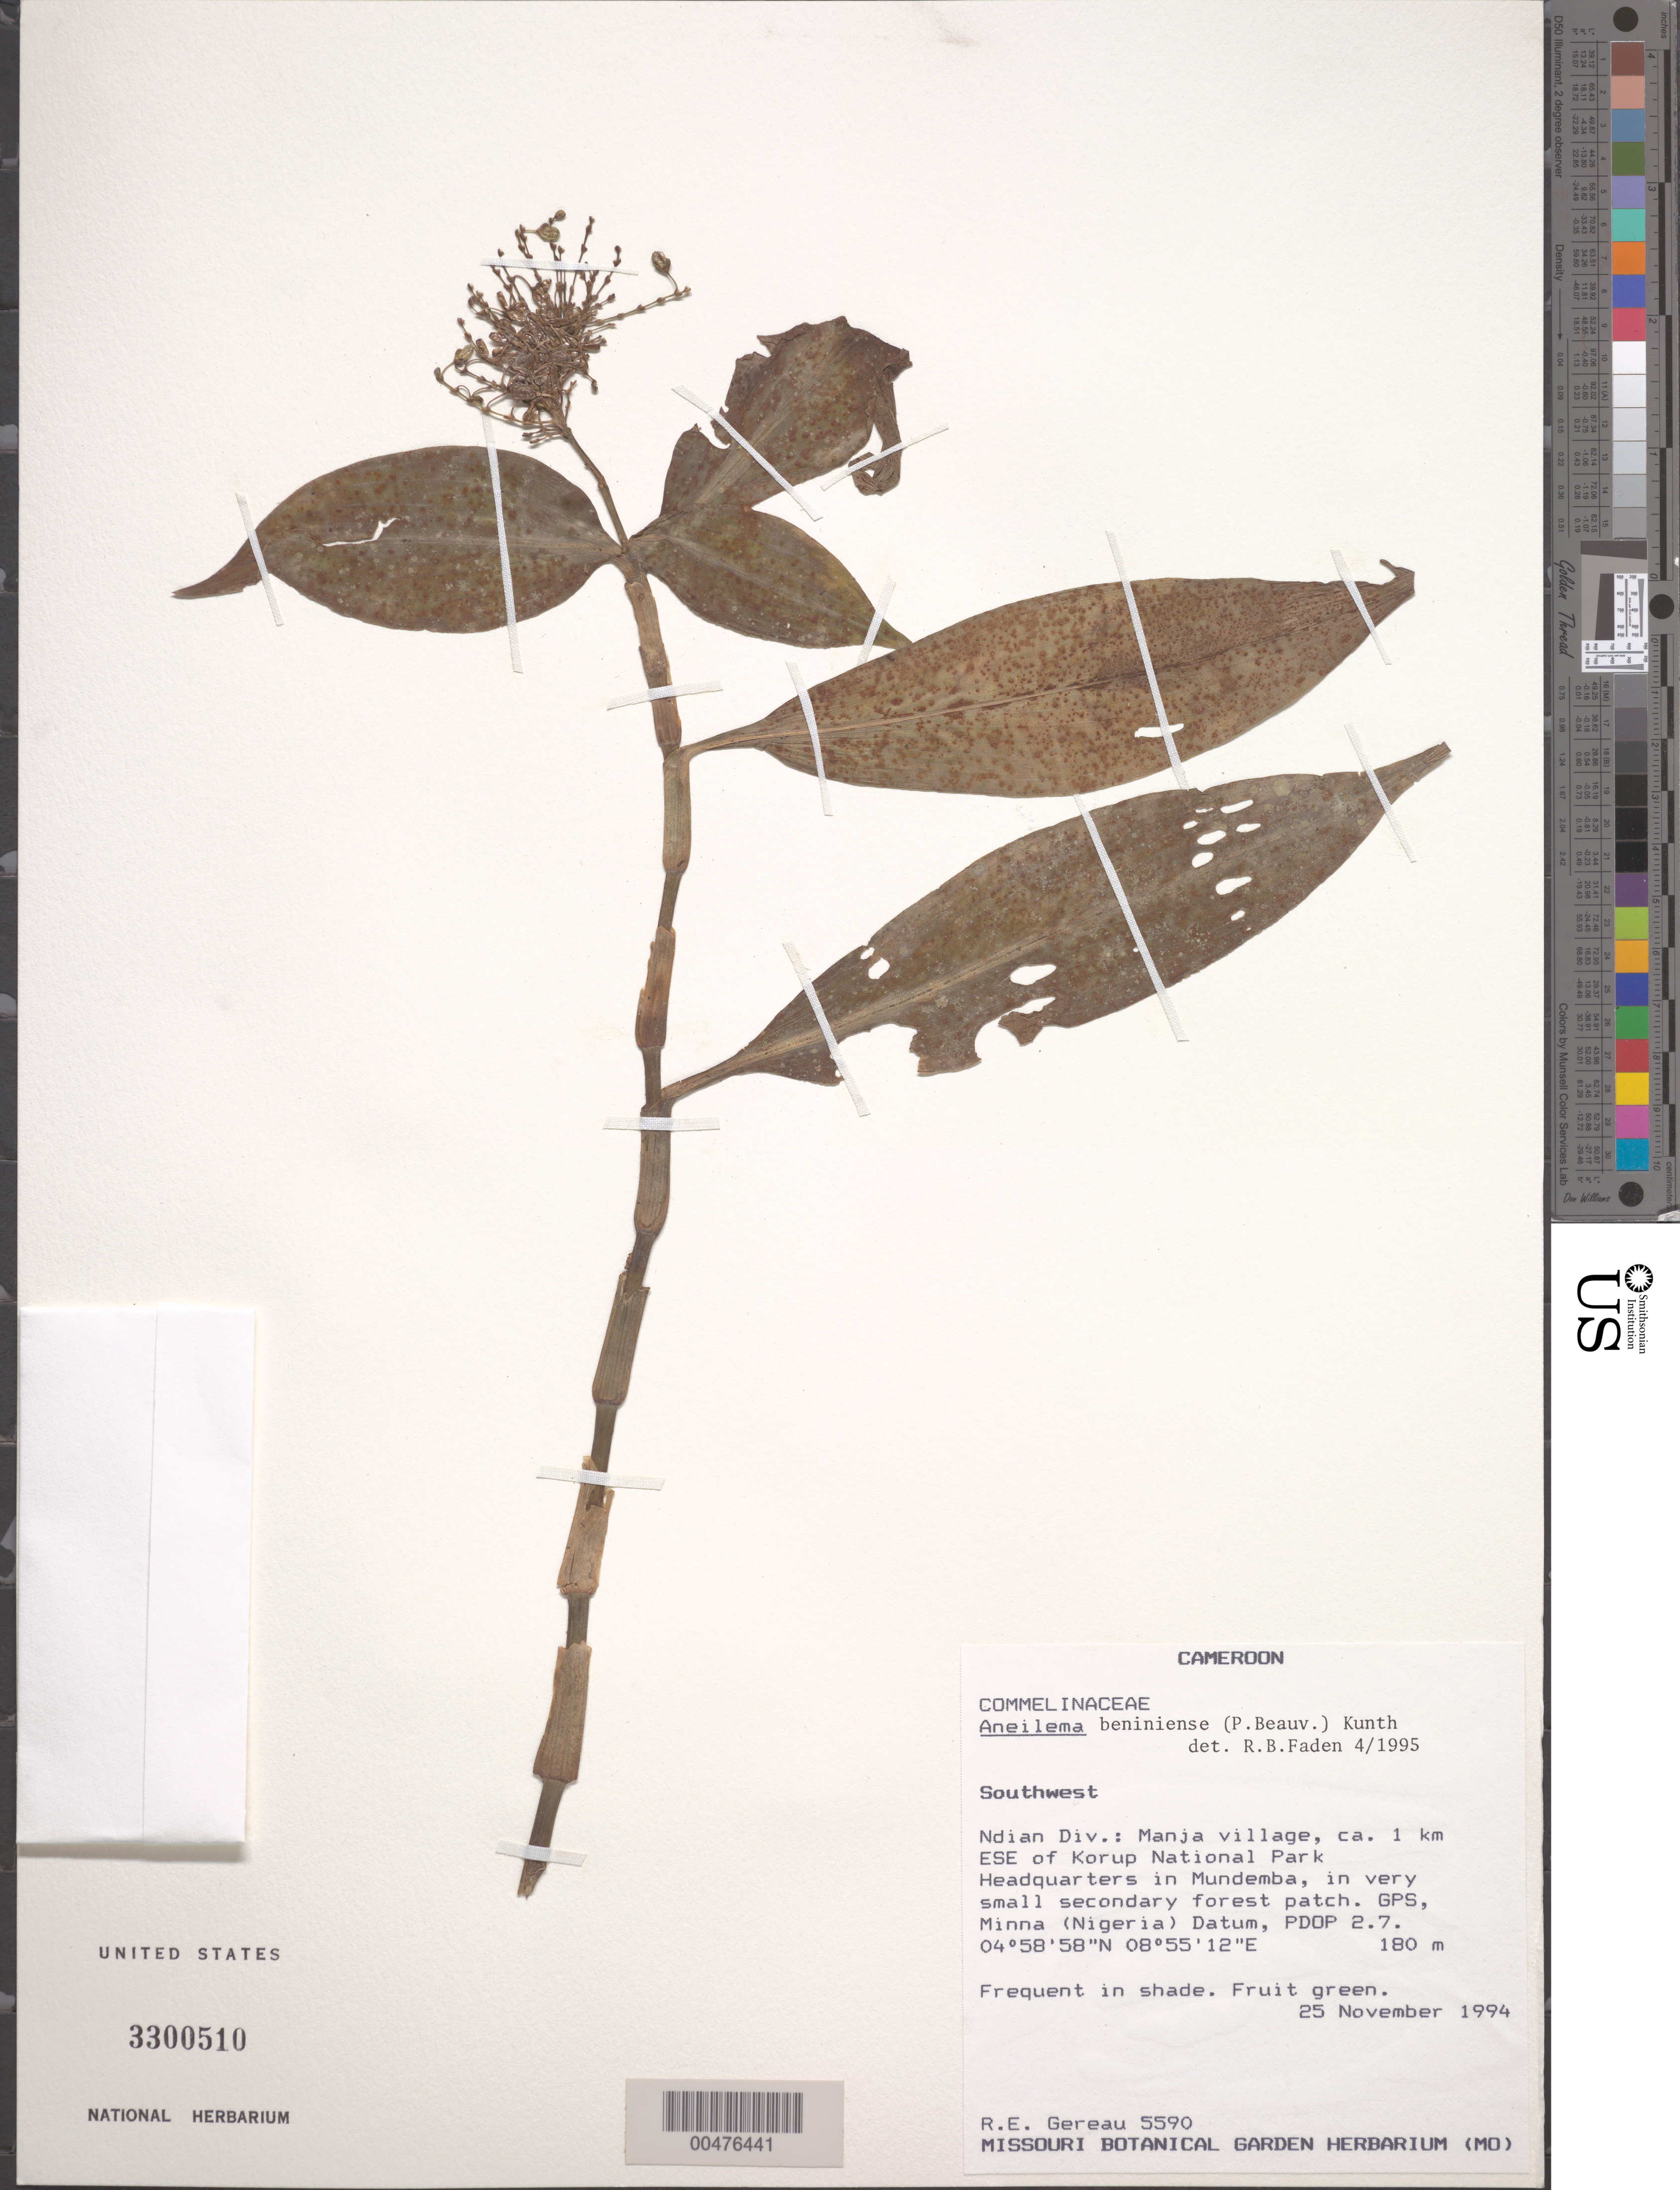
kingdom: Plantae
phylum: Tracheophyta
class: Liliopsida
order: Commelinales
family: Commelinaceae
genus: Aneilema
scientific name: Aneilema beniniense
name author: (P. Beauv.) Kunth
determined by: Faden, Robert B., (US), Smithsonian Institution - National Museum of Natural History (UNITED STATES)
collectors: R. E. Gereau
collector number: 5590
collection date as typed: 25 Nov 1994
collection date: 1994-11-25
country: Cameroon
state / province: Sud-Ouest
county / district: Ndian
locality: Manja village, ese of korup national park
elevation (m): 180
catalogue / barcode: US 3300510